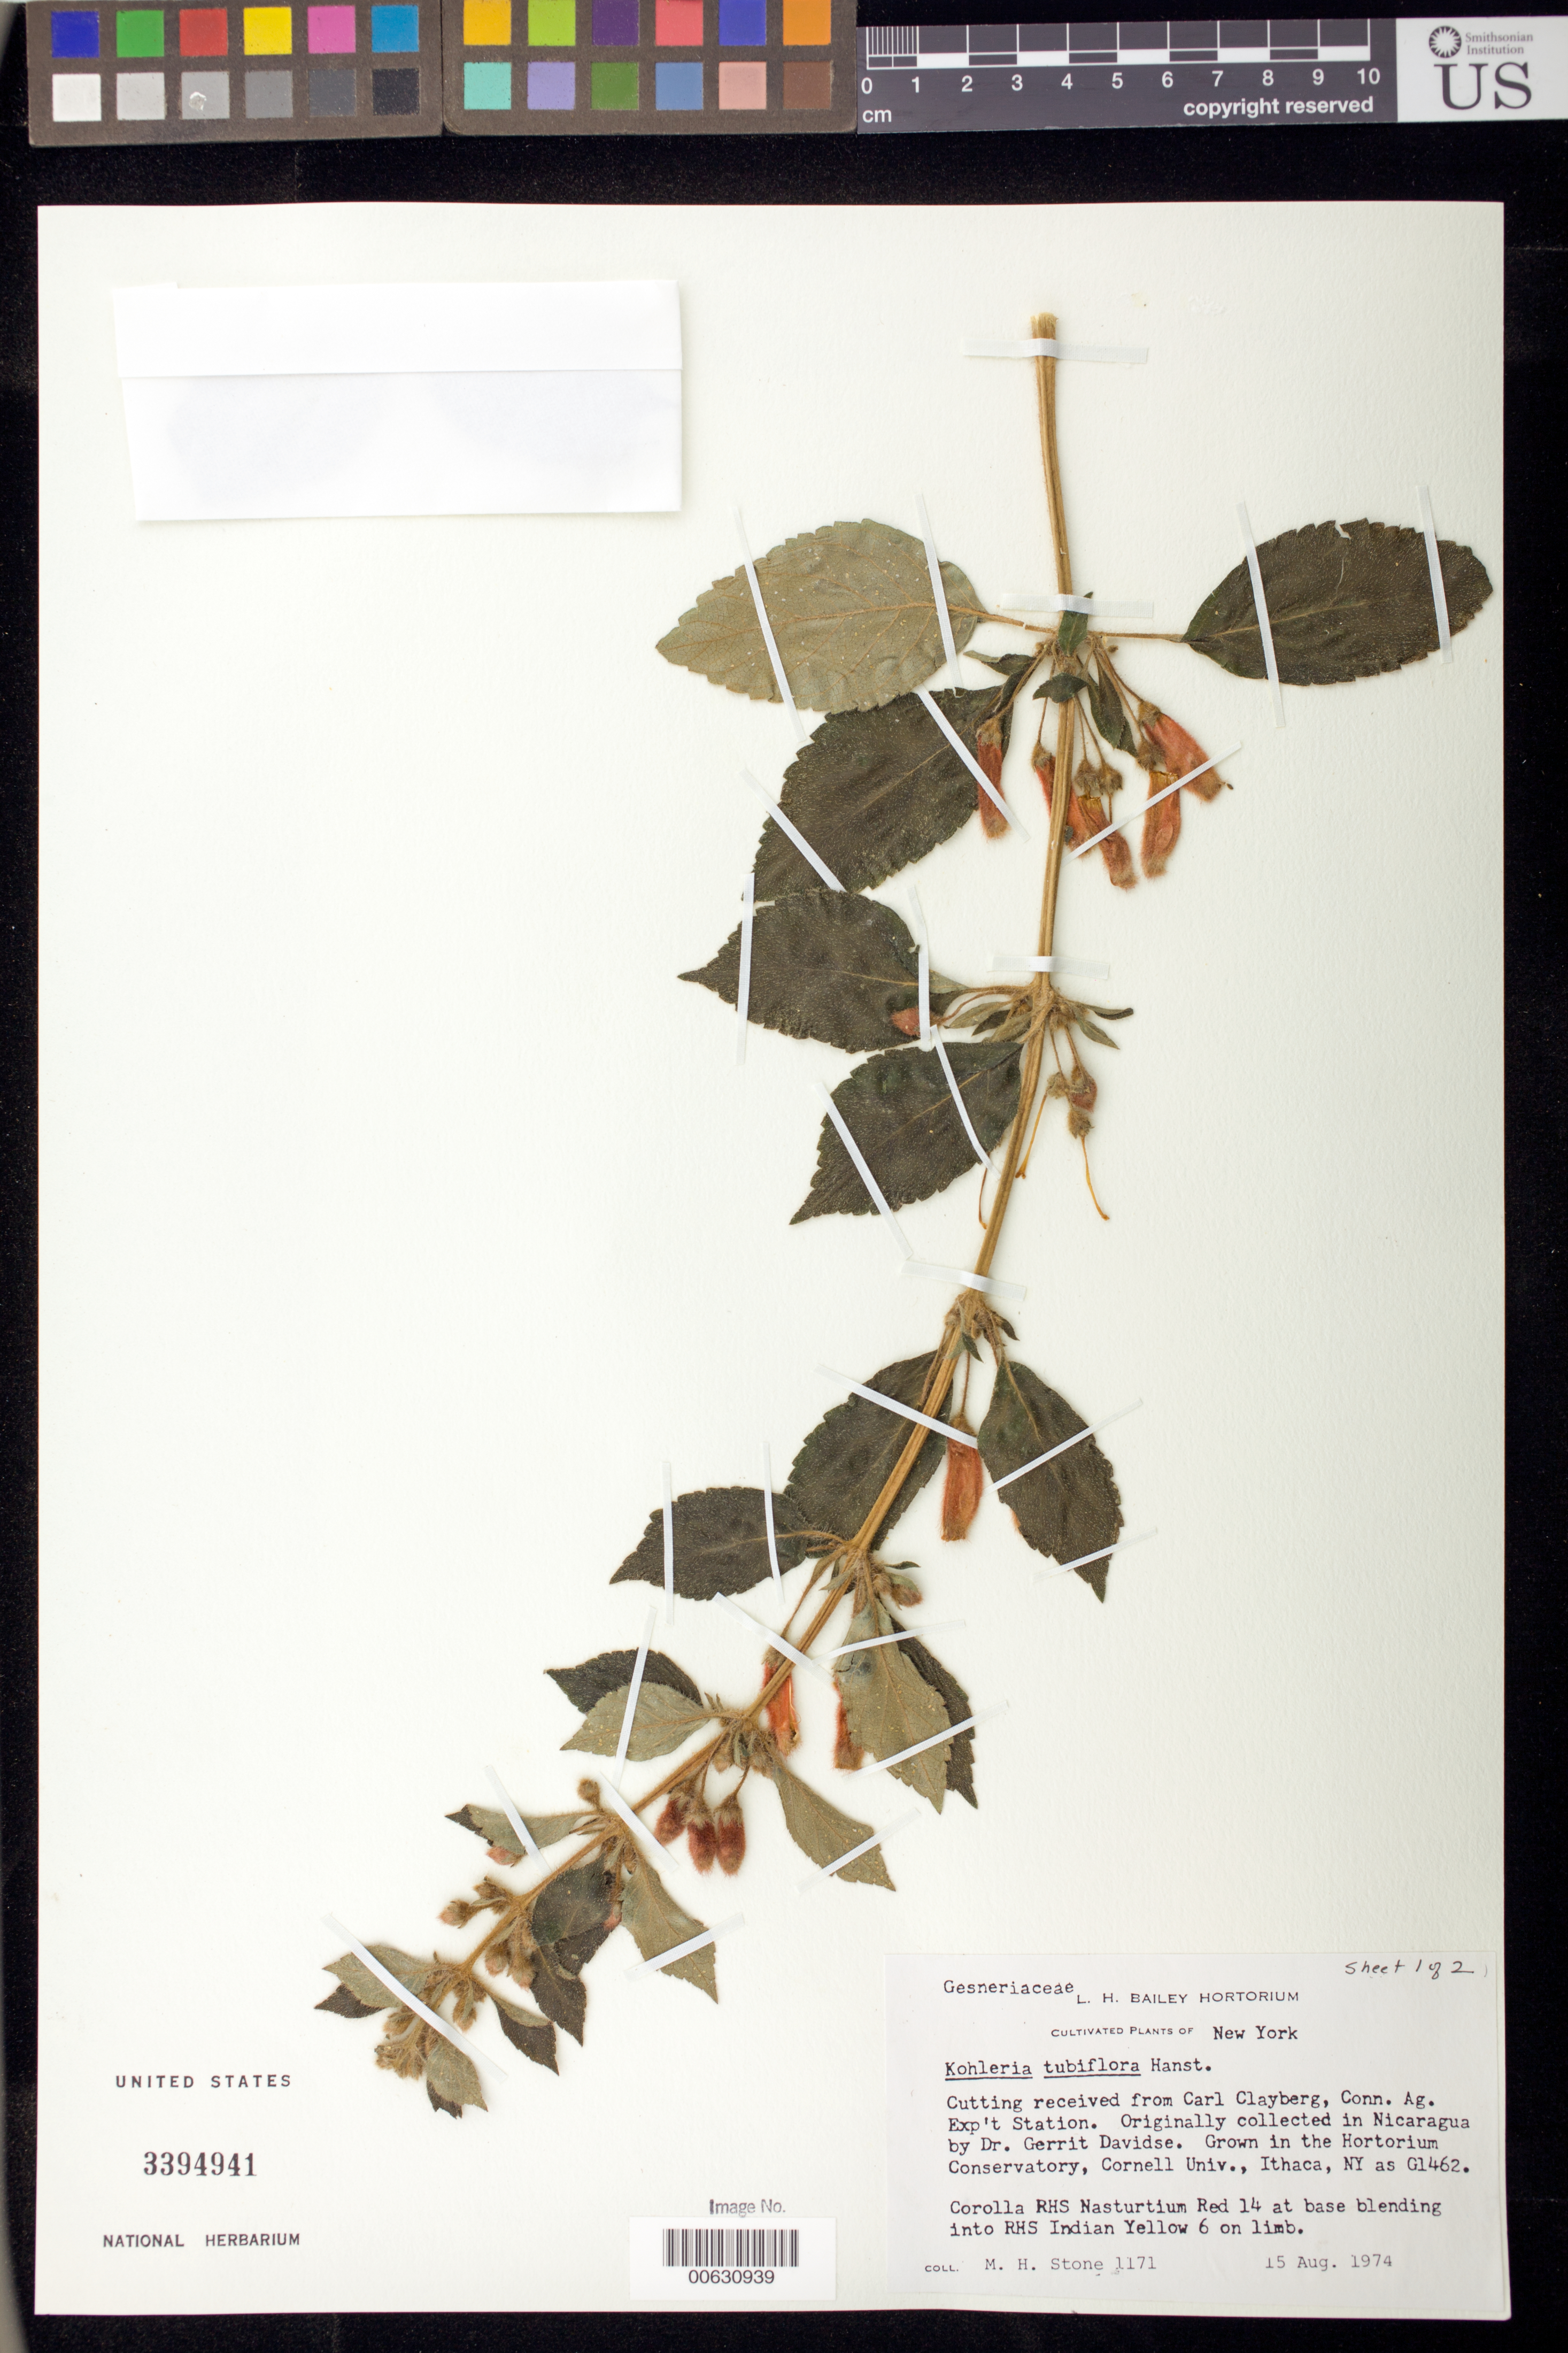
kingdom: Plantae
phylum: Tracheophyta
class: Magnoliopsida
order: Lamiales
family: Gesneriaceae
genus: Kohleria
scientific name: Kohleria tubiflora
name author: (Cav.) Hanst.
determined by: Skog, Laurence E.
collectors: M. Stone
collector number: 1171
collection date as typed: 15 Aug 1974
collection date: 1974-08-15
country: Nicaragua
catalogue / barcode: US 3394941